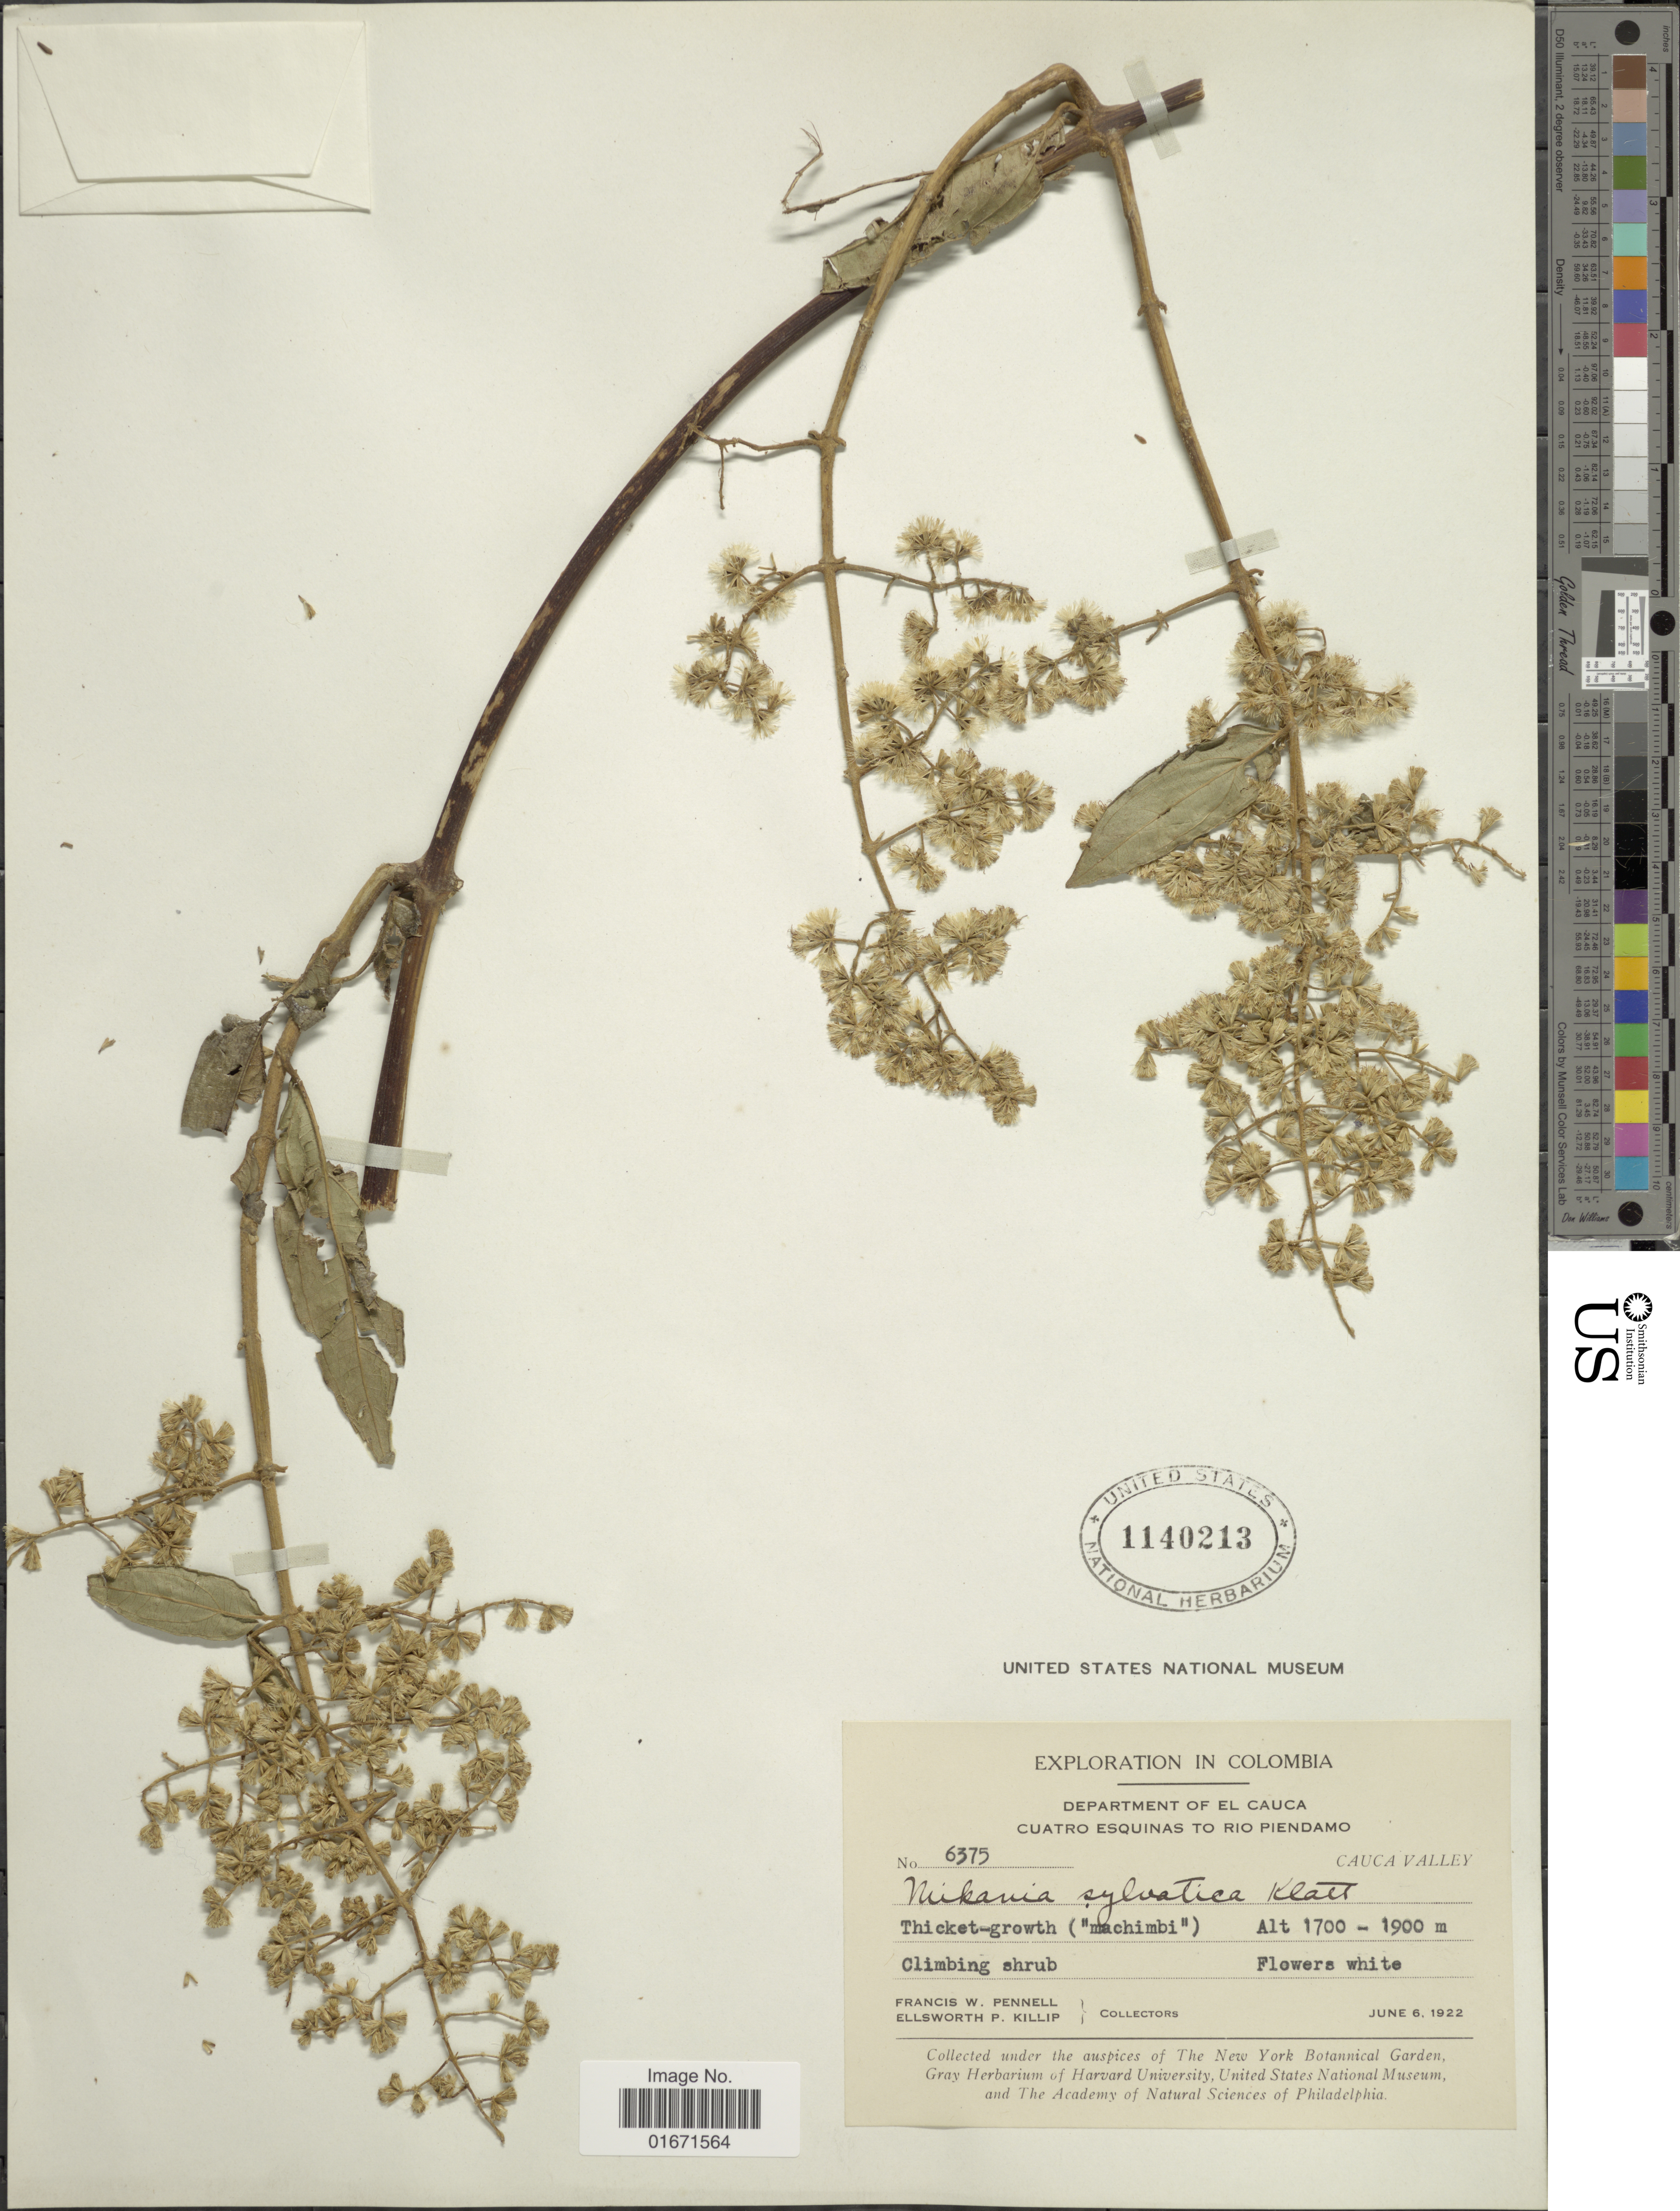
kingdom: Plantae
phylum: Tracheophyta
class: Magnoliopsida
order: Asterales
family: Asteraceae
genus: Mikania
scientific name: Mikania sylvatica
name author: Klatt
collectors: F. W. Pennell & E. P. Killip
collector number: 6375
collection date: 1922-06-06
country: Colombia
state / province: Cauca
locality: Department of El Cauca. Cuatro Esquinas to Rio Piendamo. Cauca Valley. Thicket-growth ("machimbi")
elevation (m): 1700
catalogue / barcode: US 1140213